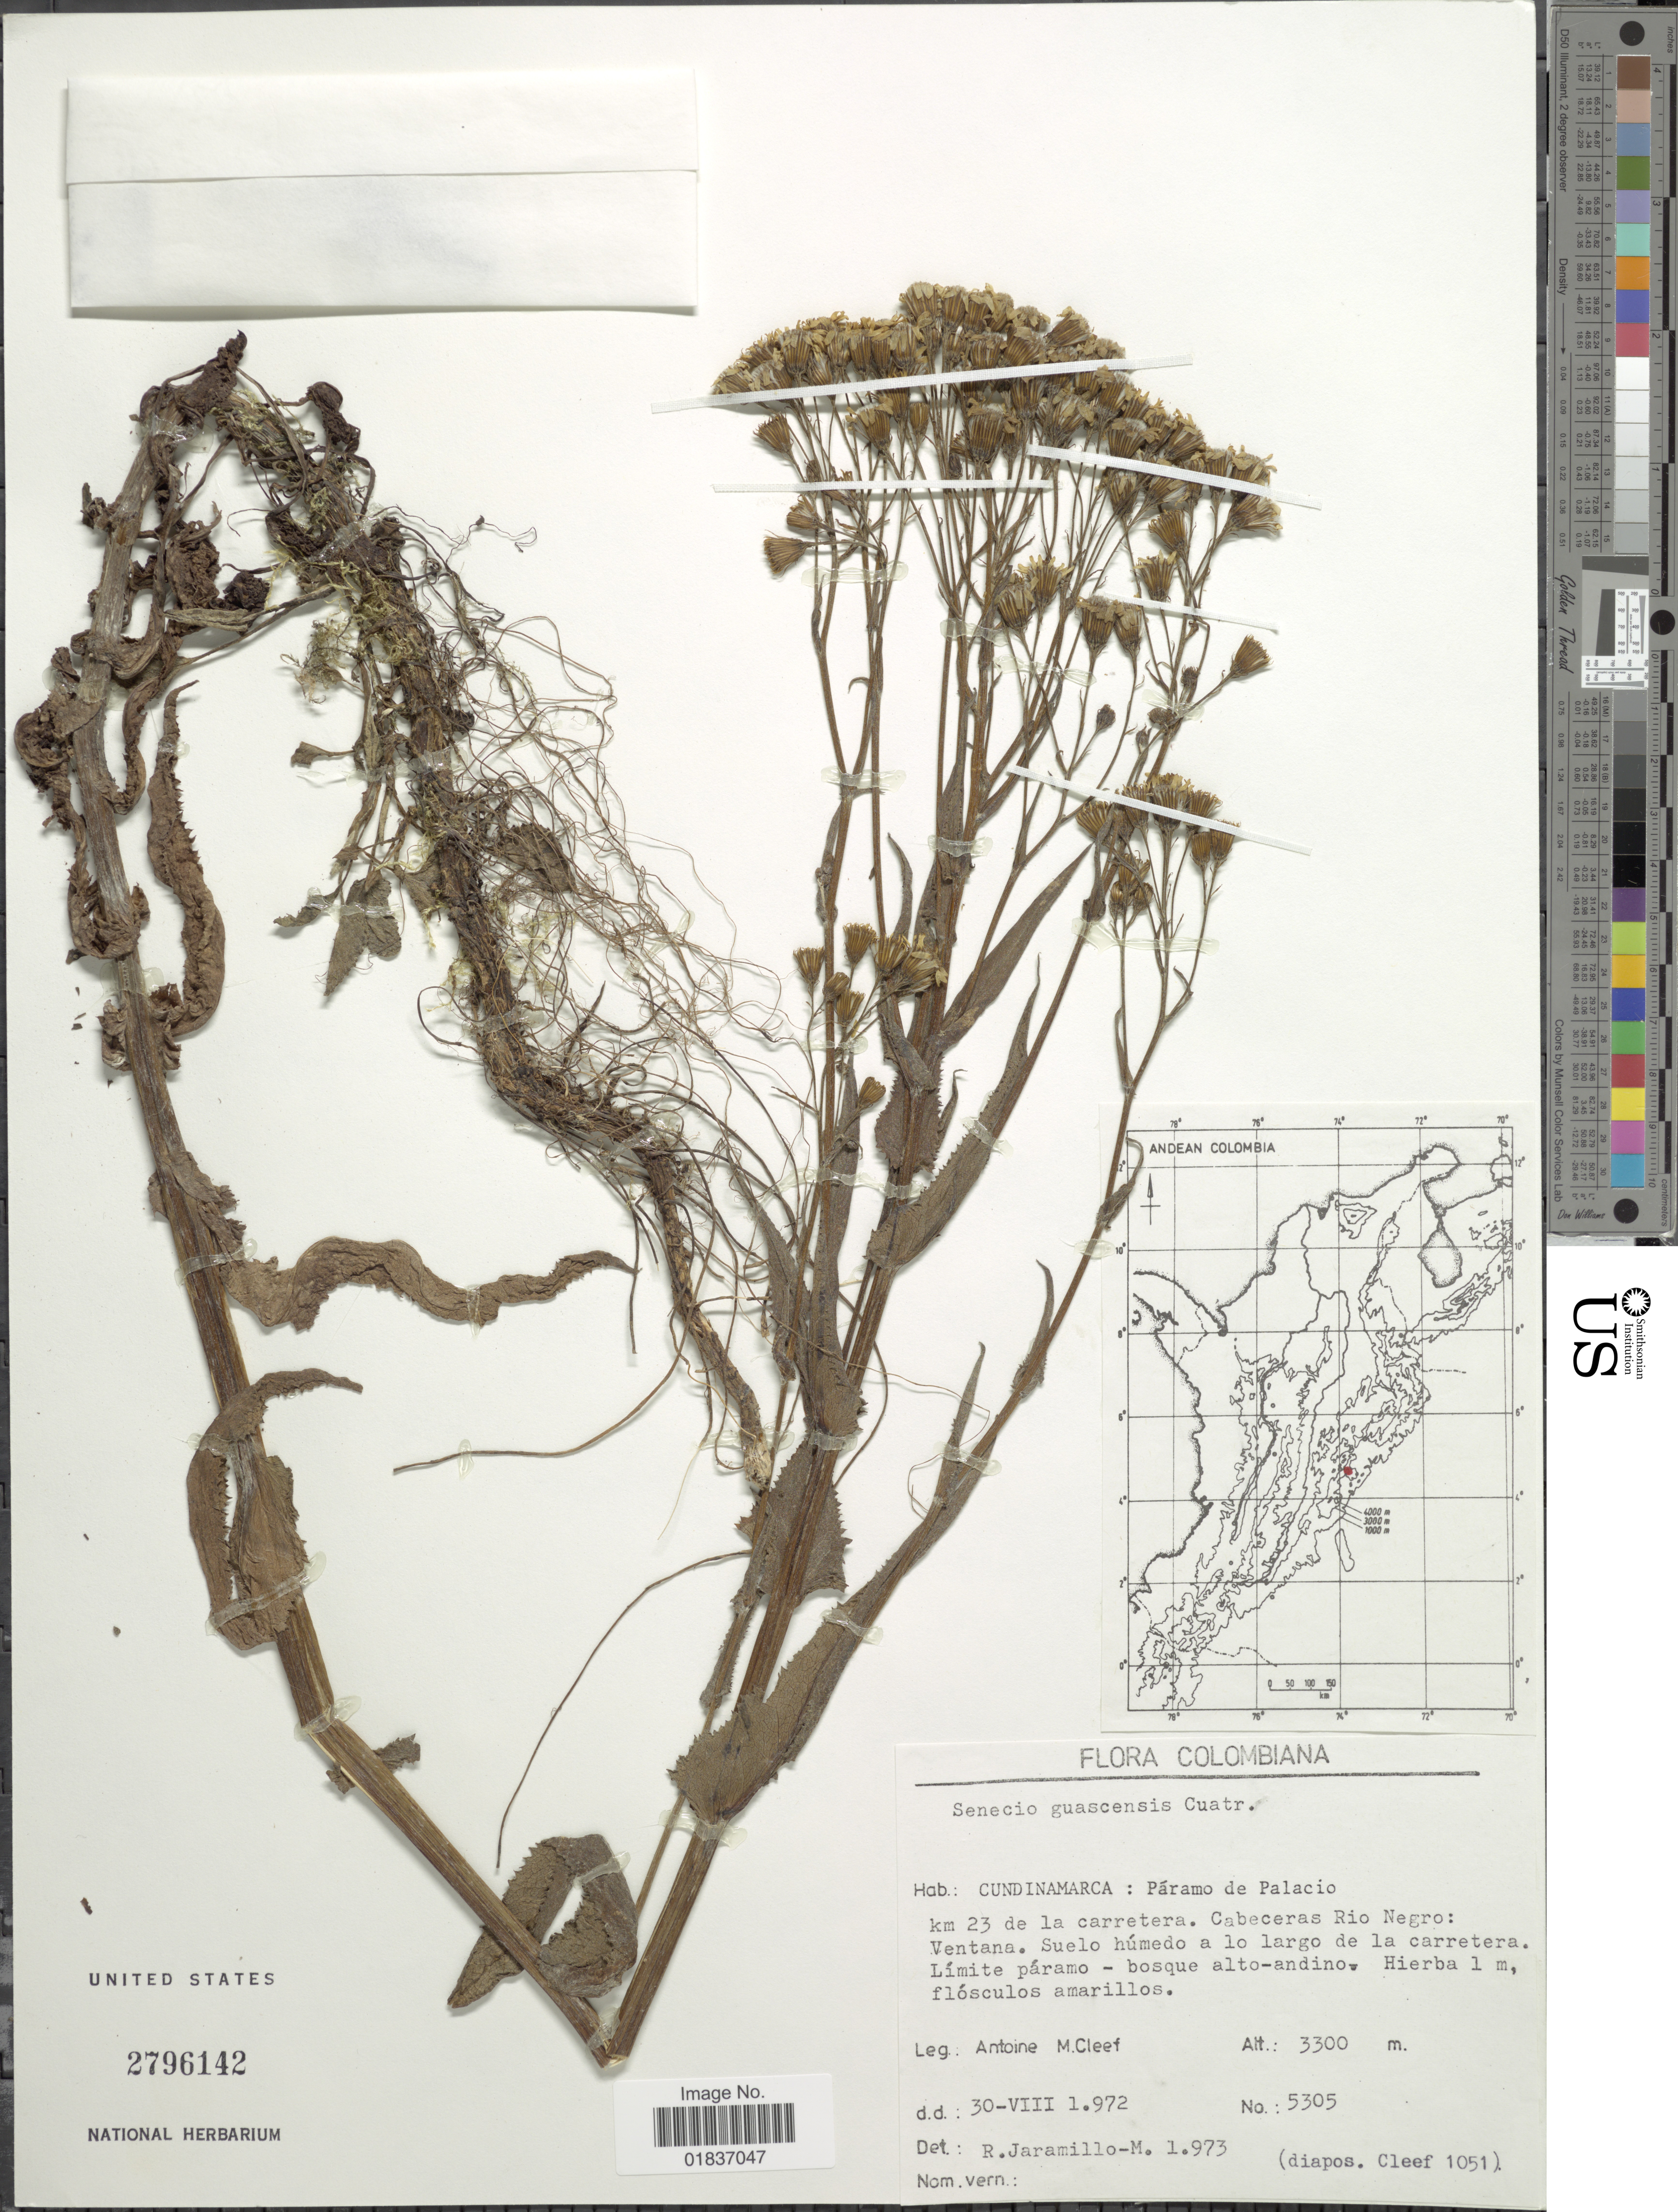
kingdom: Plantae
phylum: Tracheophyta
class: Magnoliopsida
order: Asterales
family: Asteraceae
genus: Senecio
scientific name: Senecio guascensis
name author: Cuatrec.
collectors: A. M. Cleef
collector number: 5305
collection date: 1972-08-30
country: Colombia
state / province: Cundinamarca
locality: Cundinamarca: Paramo de Palacio. km 23 de la carretera. Cabeceras Rio Negro: Ventana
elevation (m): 3300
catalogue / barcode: US 2796142